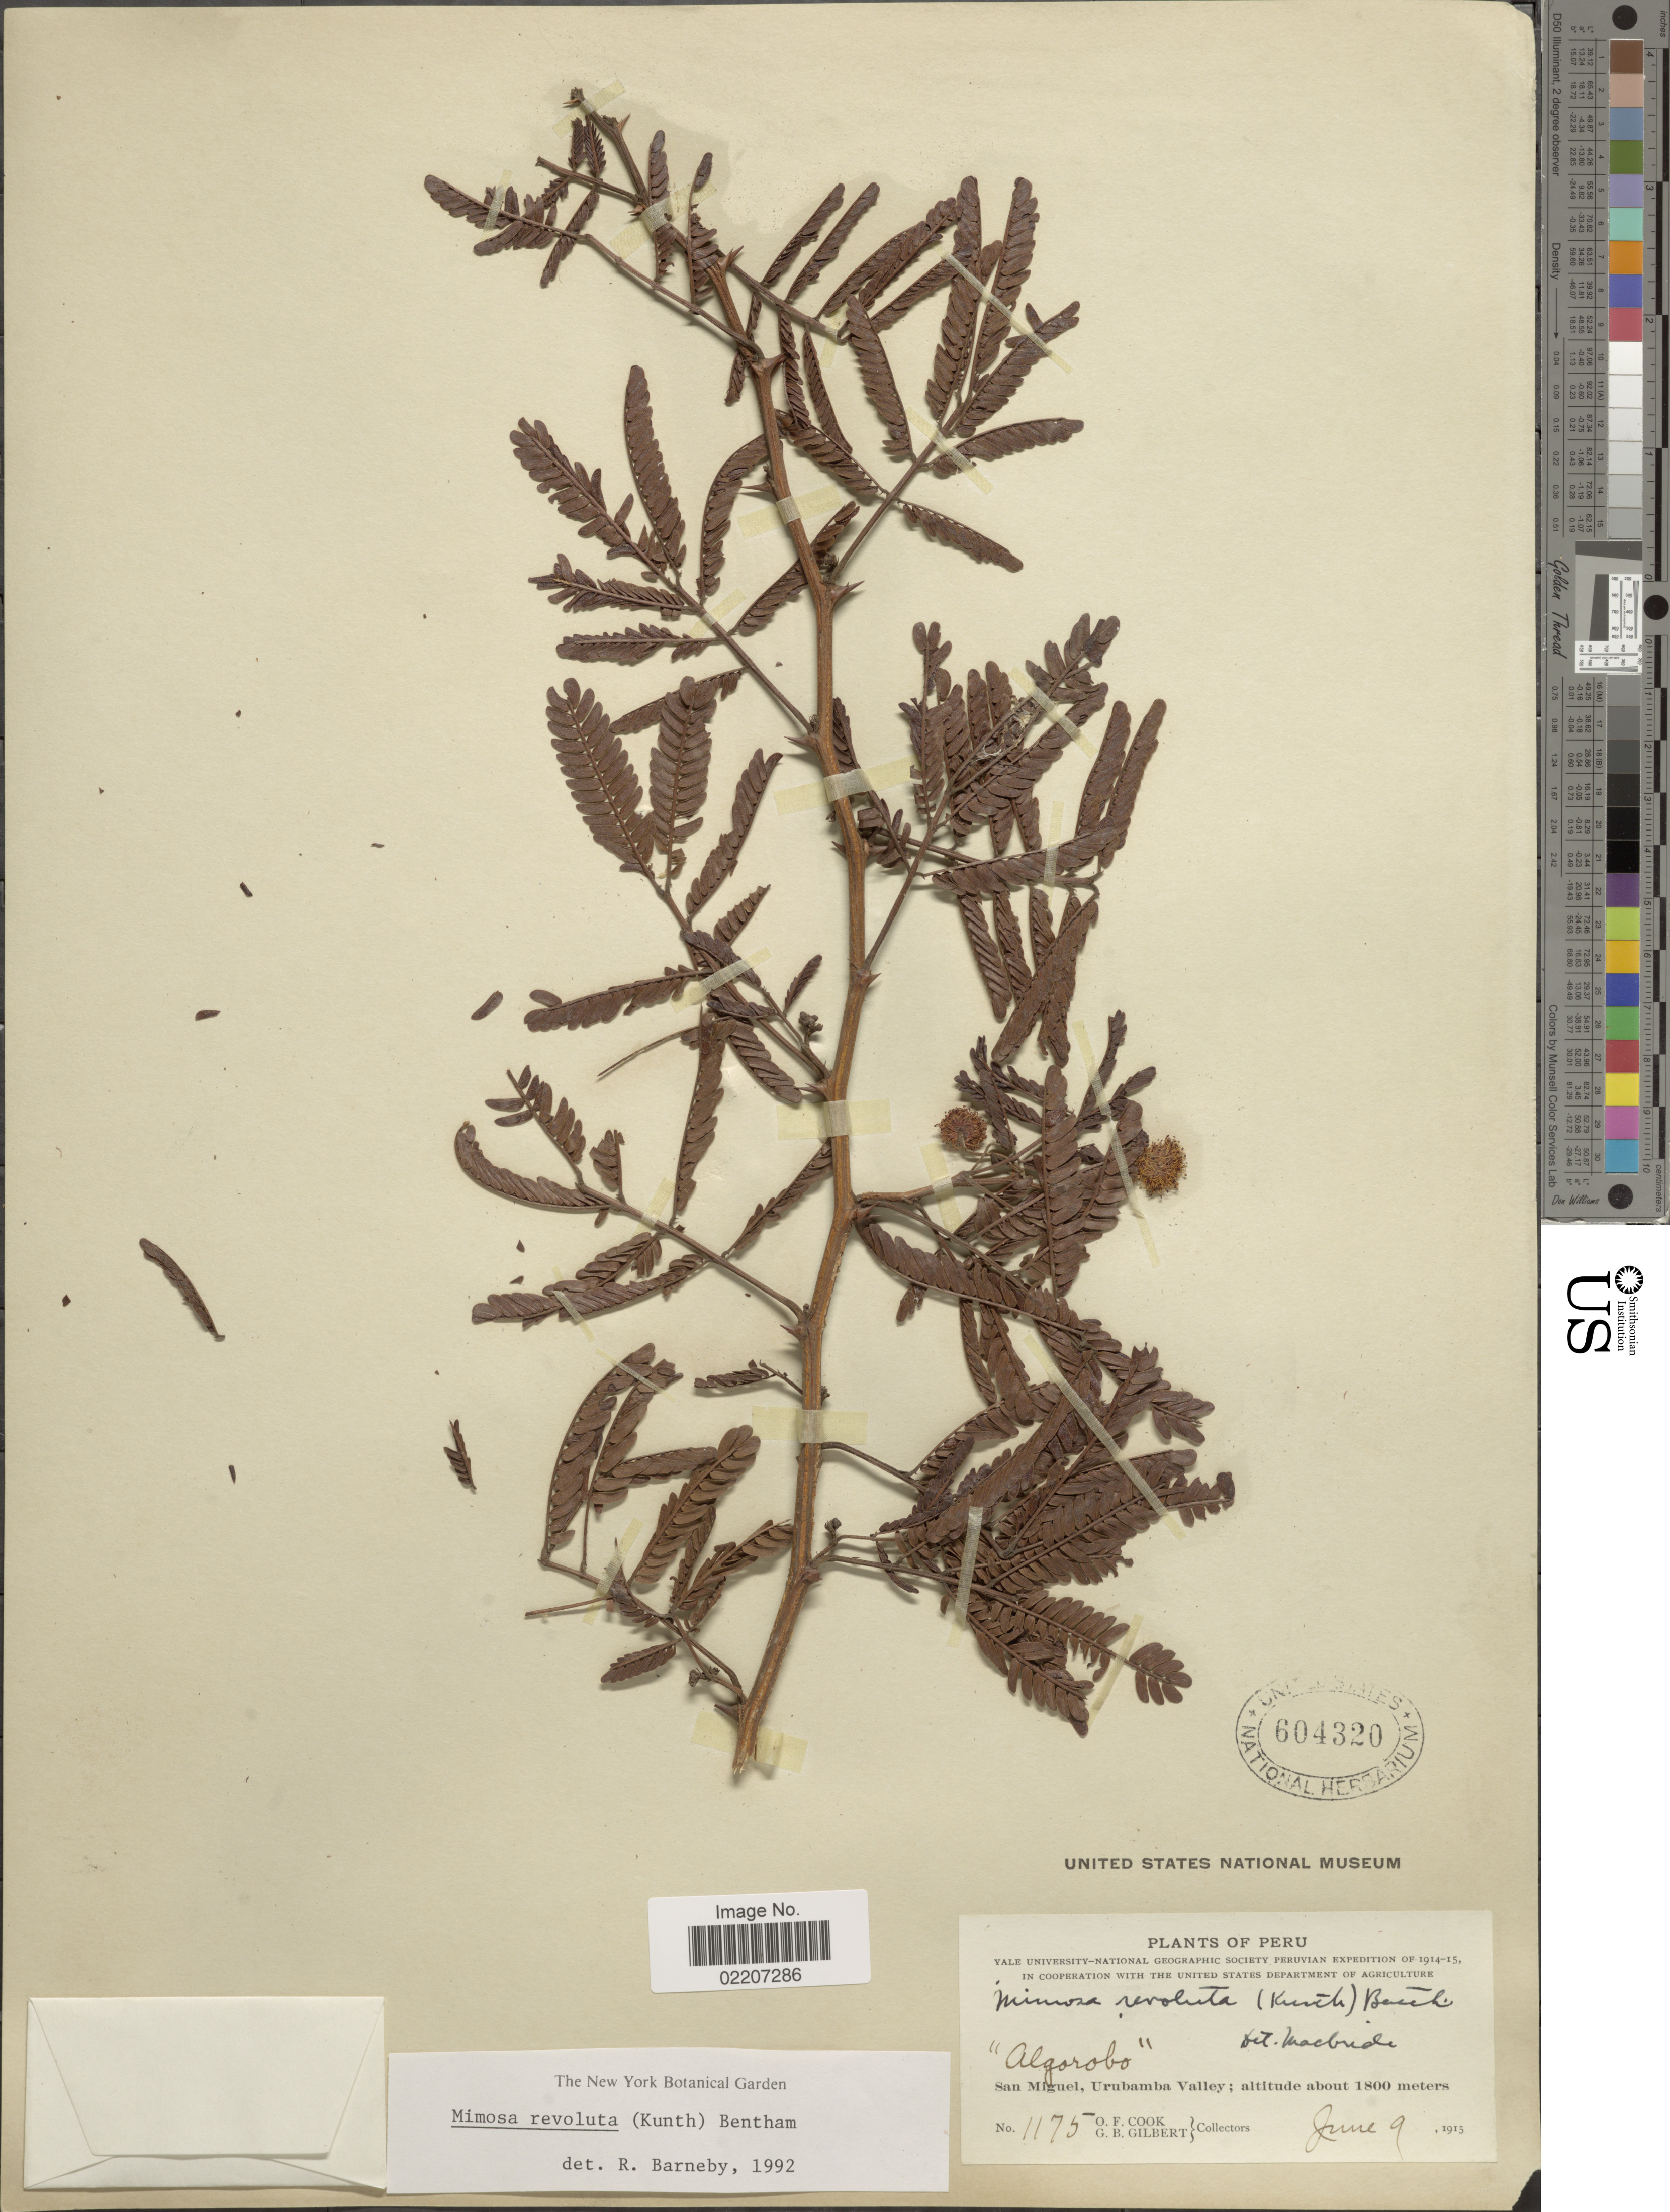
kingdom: Plantae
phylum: Tracheophyta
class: Magnoliopsida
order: Fabales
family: Fabaceae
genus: Mimosa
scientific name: Mimosa revoluta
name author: (Kunth) Benth.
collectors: O. F. Cook & G. B. Gilbert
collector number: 1175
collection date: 1915-06-09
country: Peru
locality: Algorobo, San Miguel, Urubamba Valley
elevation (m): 1800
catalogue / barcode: US 604320